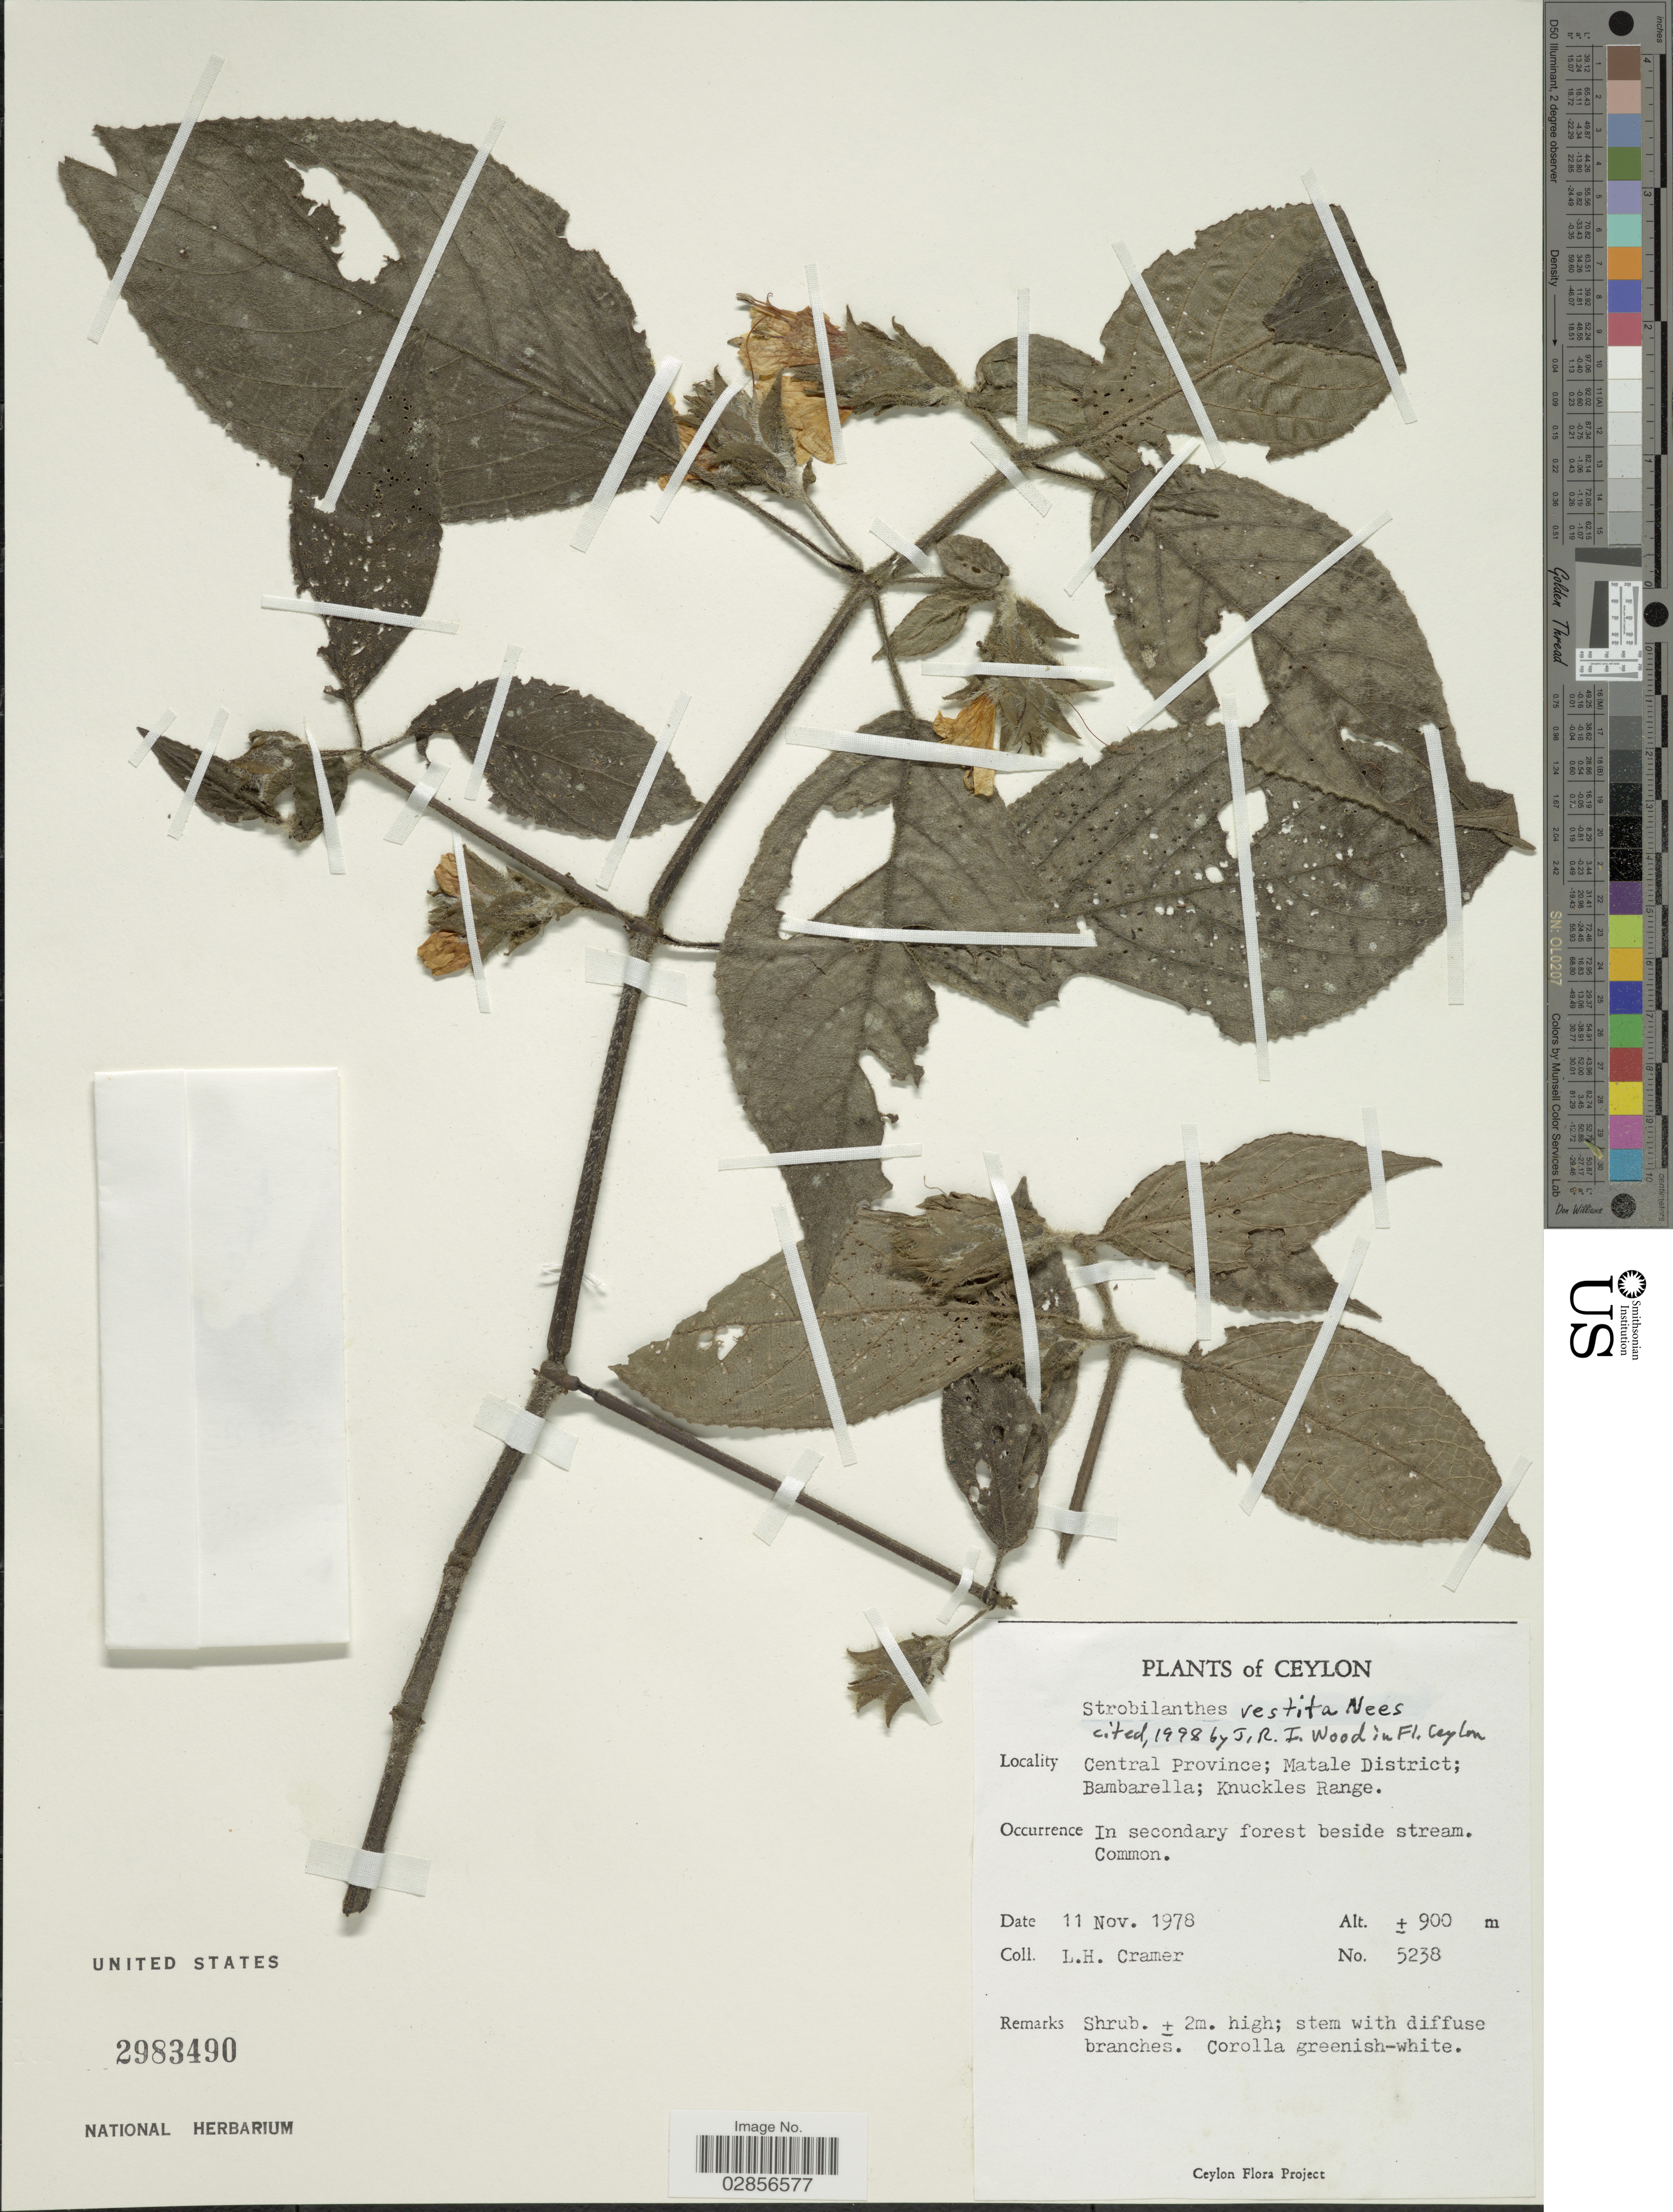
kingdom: Plantae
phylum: Tracheophyta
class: Magnoliopsida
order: Lamiales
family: Acanthaceae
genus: Strobilanthes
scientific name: Strobilanthes vestita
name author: Nees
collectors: L. H. Cramer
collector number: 5238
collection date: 1978-11-11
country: Sri Lanka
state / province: Central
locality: Ceylon, Central Province; Matale District; Bambarella; Knuckles Range.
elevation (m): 900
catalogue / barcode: US 2983490